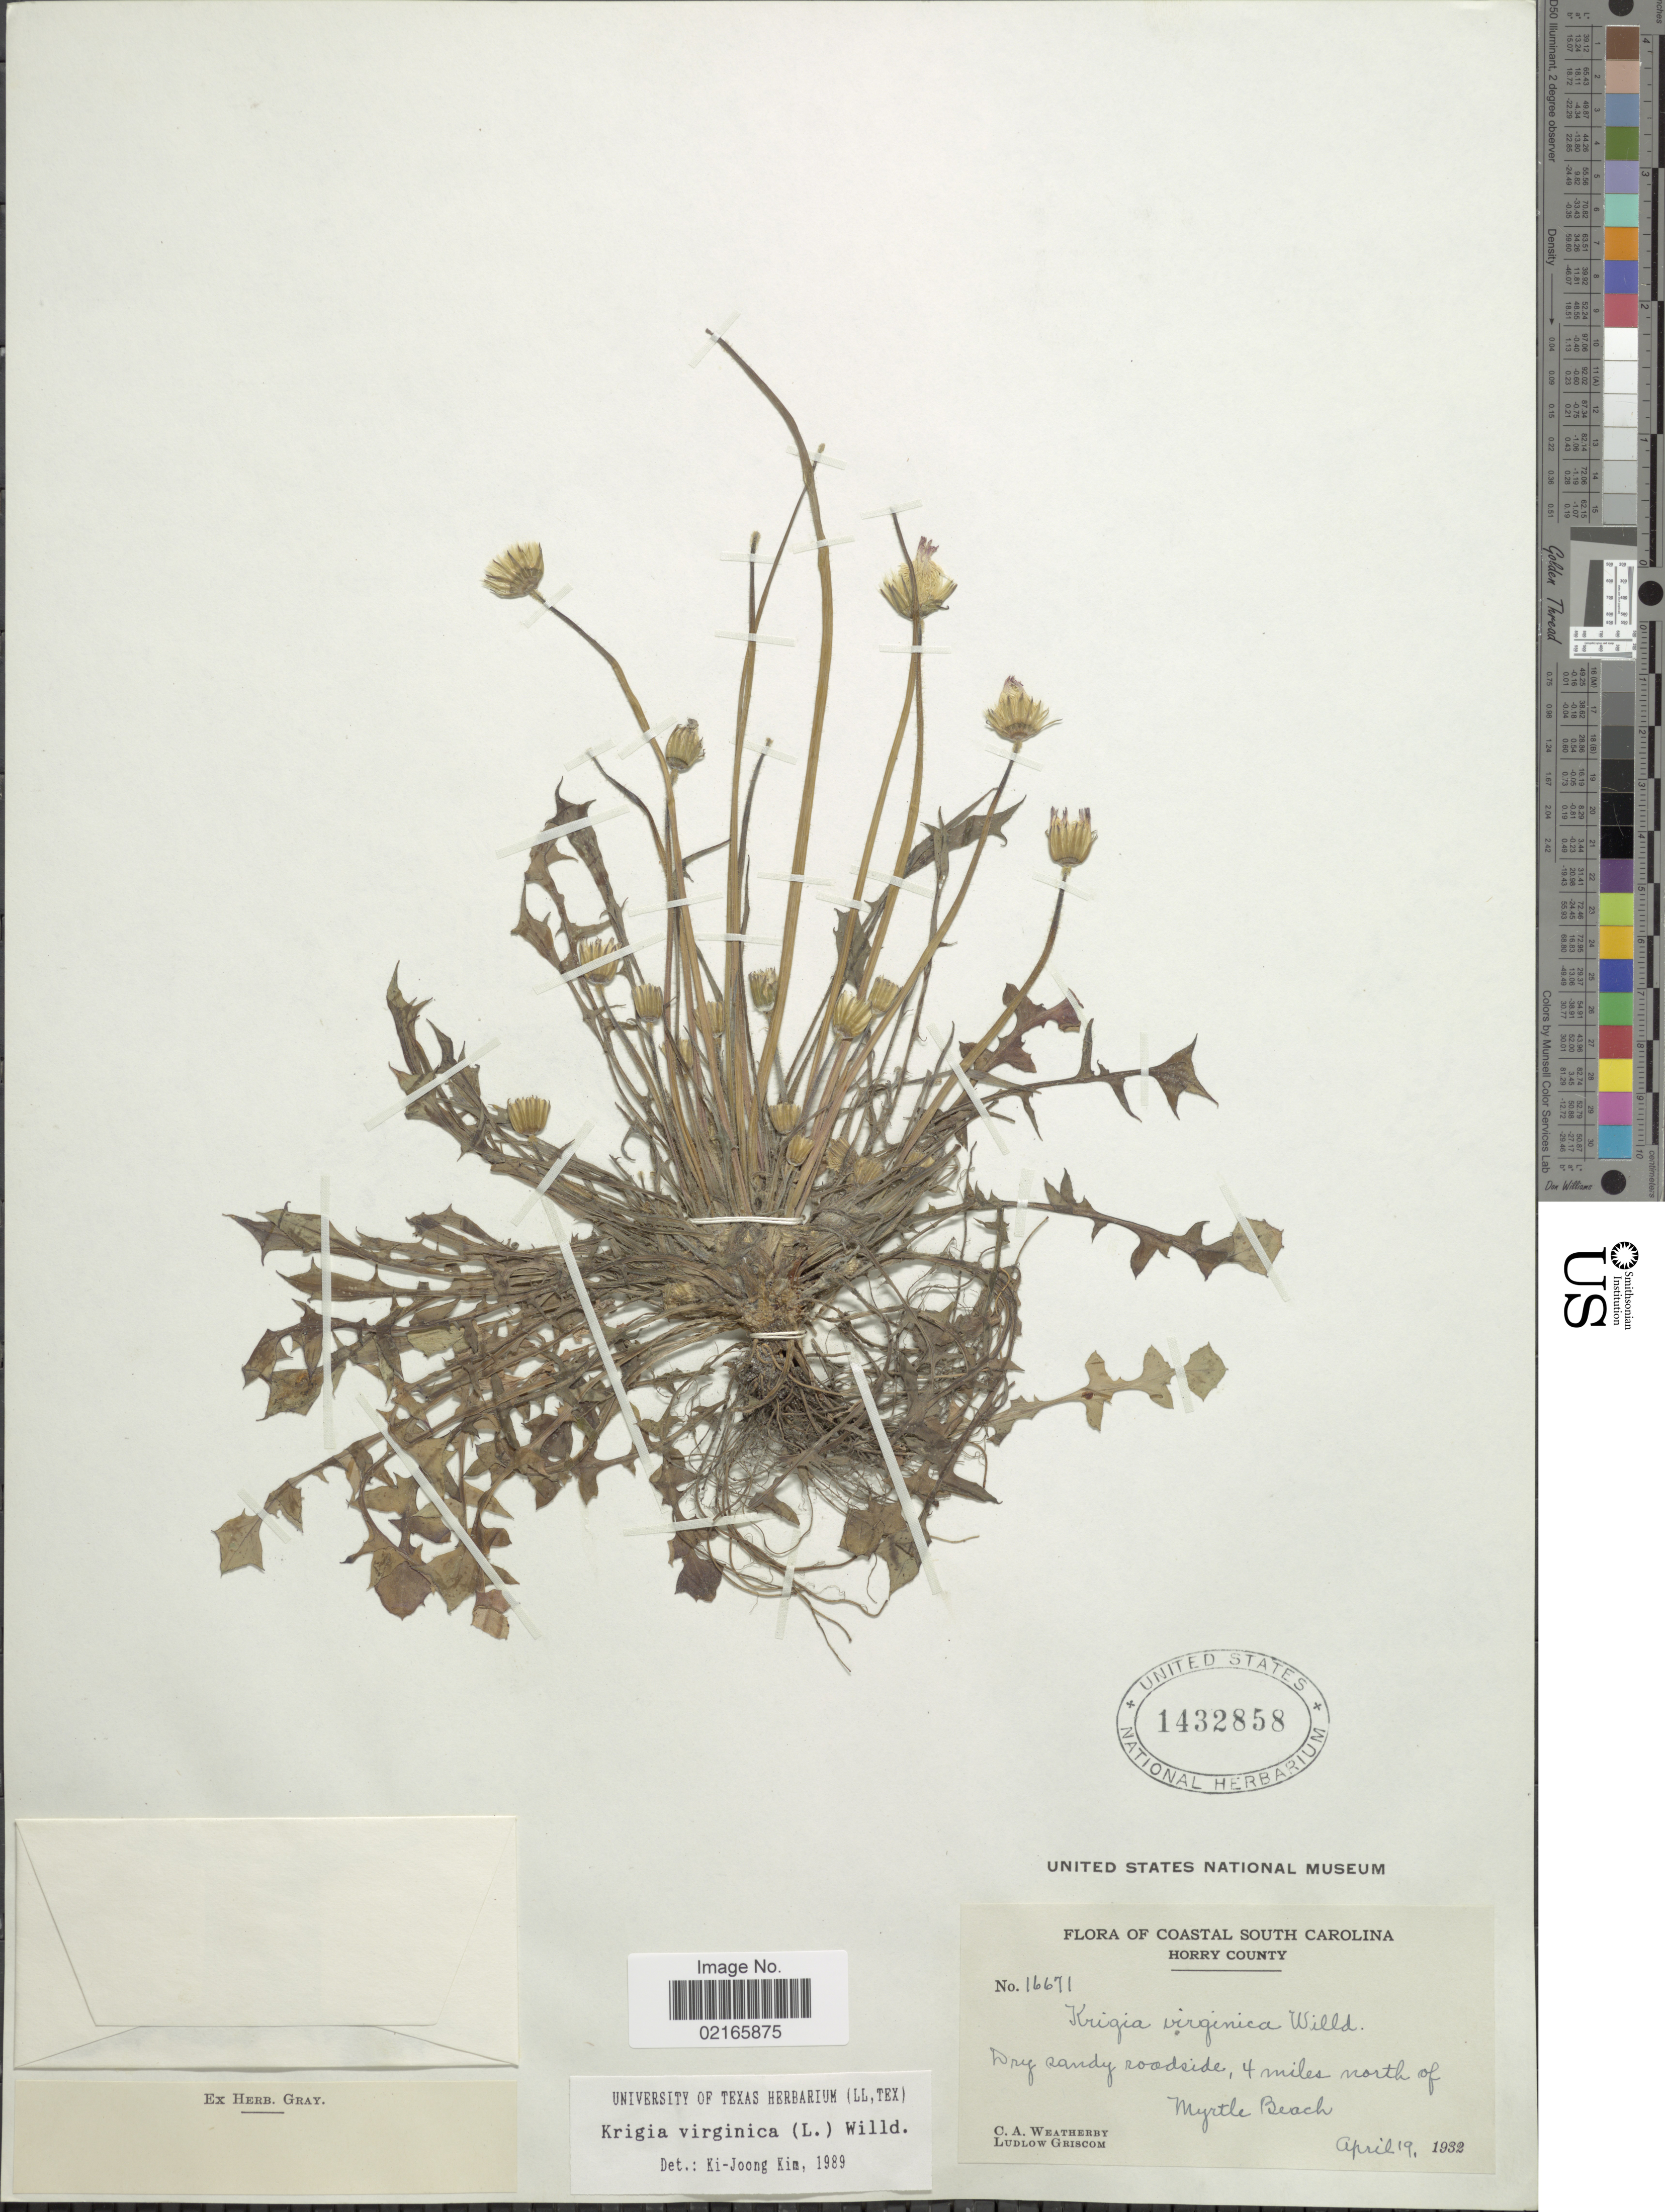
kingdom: Plantae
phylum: Tracheophyta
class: Magnoliopsida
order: Asterales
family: Asteraceae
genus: Krigia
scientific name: Krigia virginica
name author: (L.) Willd.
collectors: C. A. Weatherby & L. Griscom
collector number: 16671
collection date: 1932-04-19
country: United States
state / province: South Carolina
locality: Coastal South Carolina, Horry County, dry sandy roadside, 4 miles south of Myrtle Beach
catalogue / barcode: US 1432858